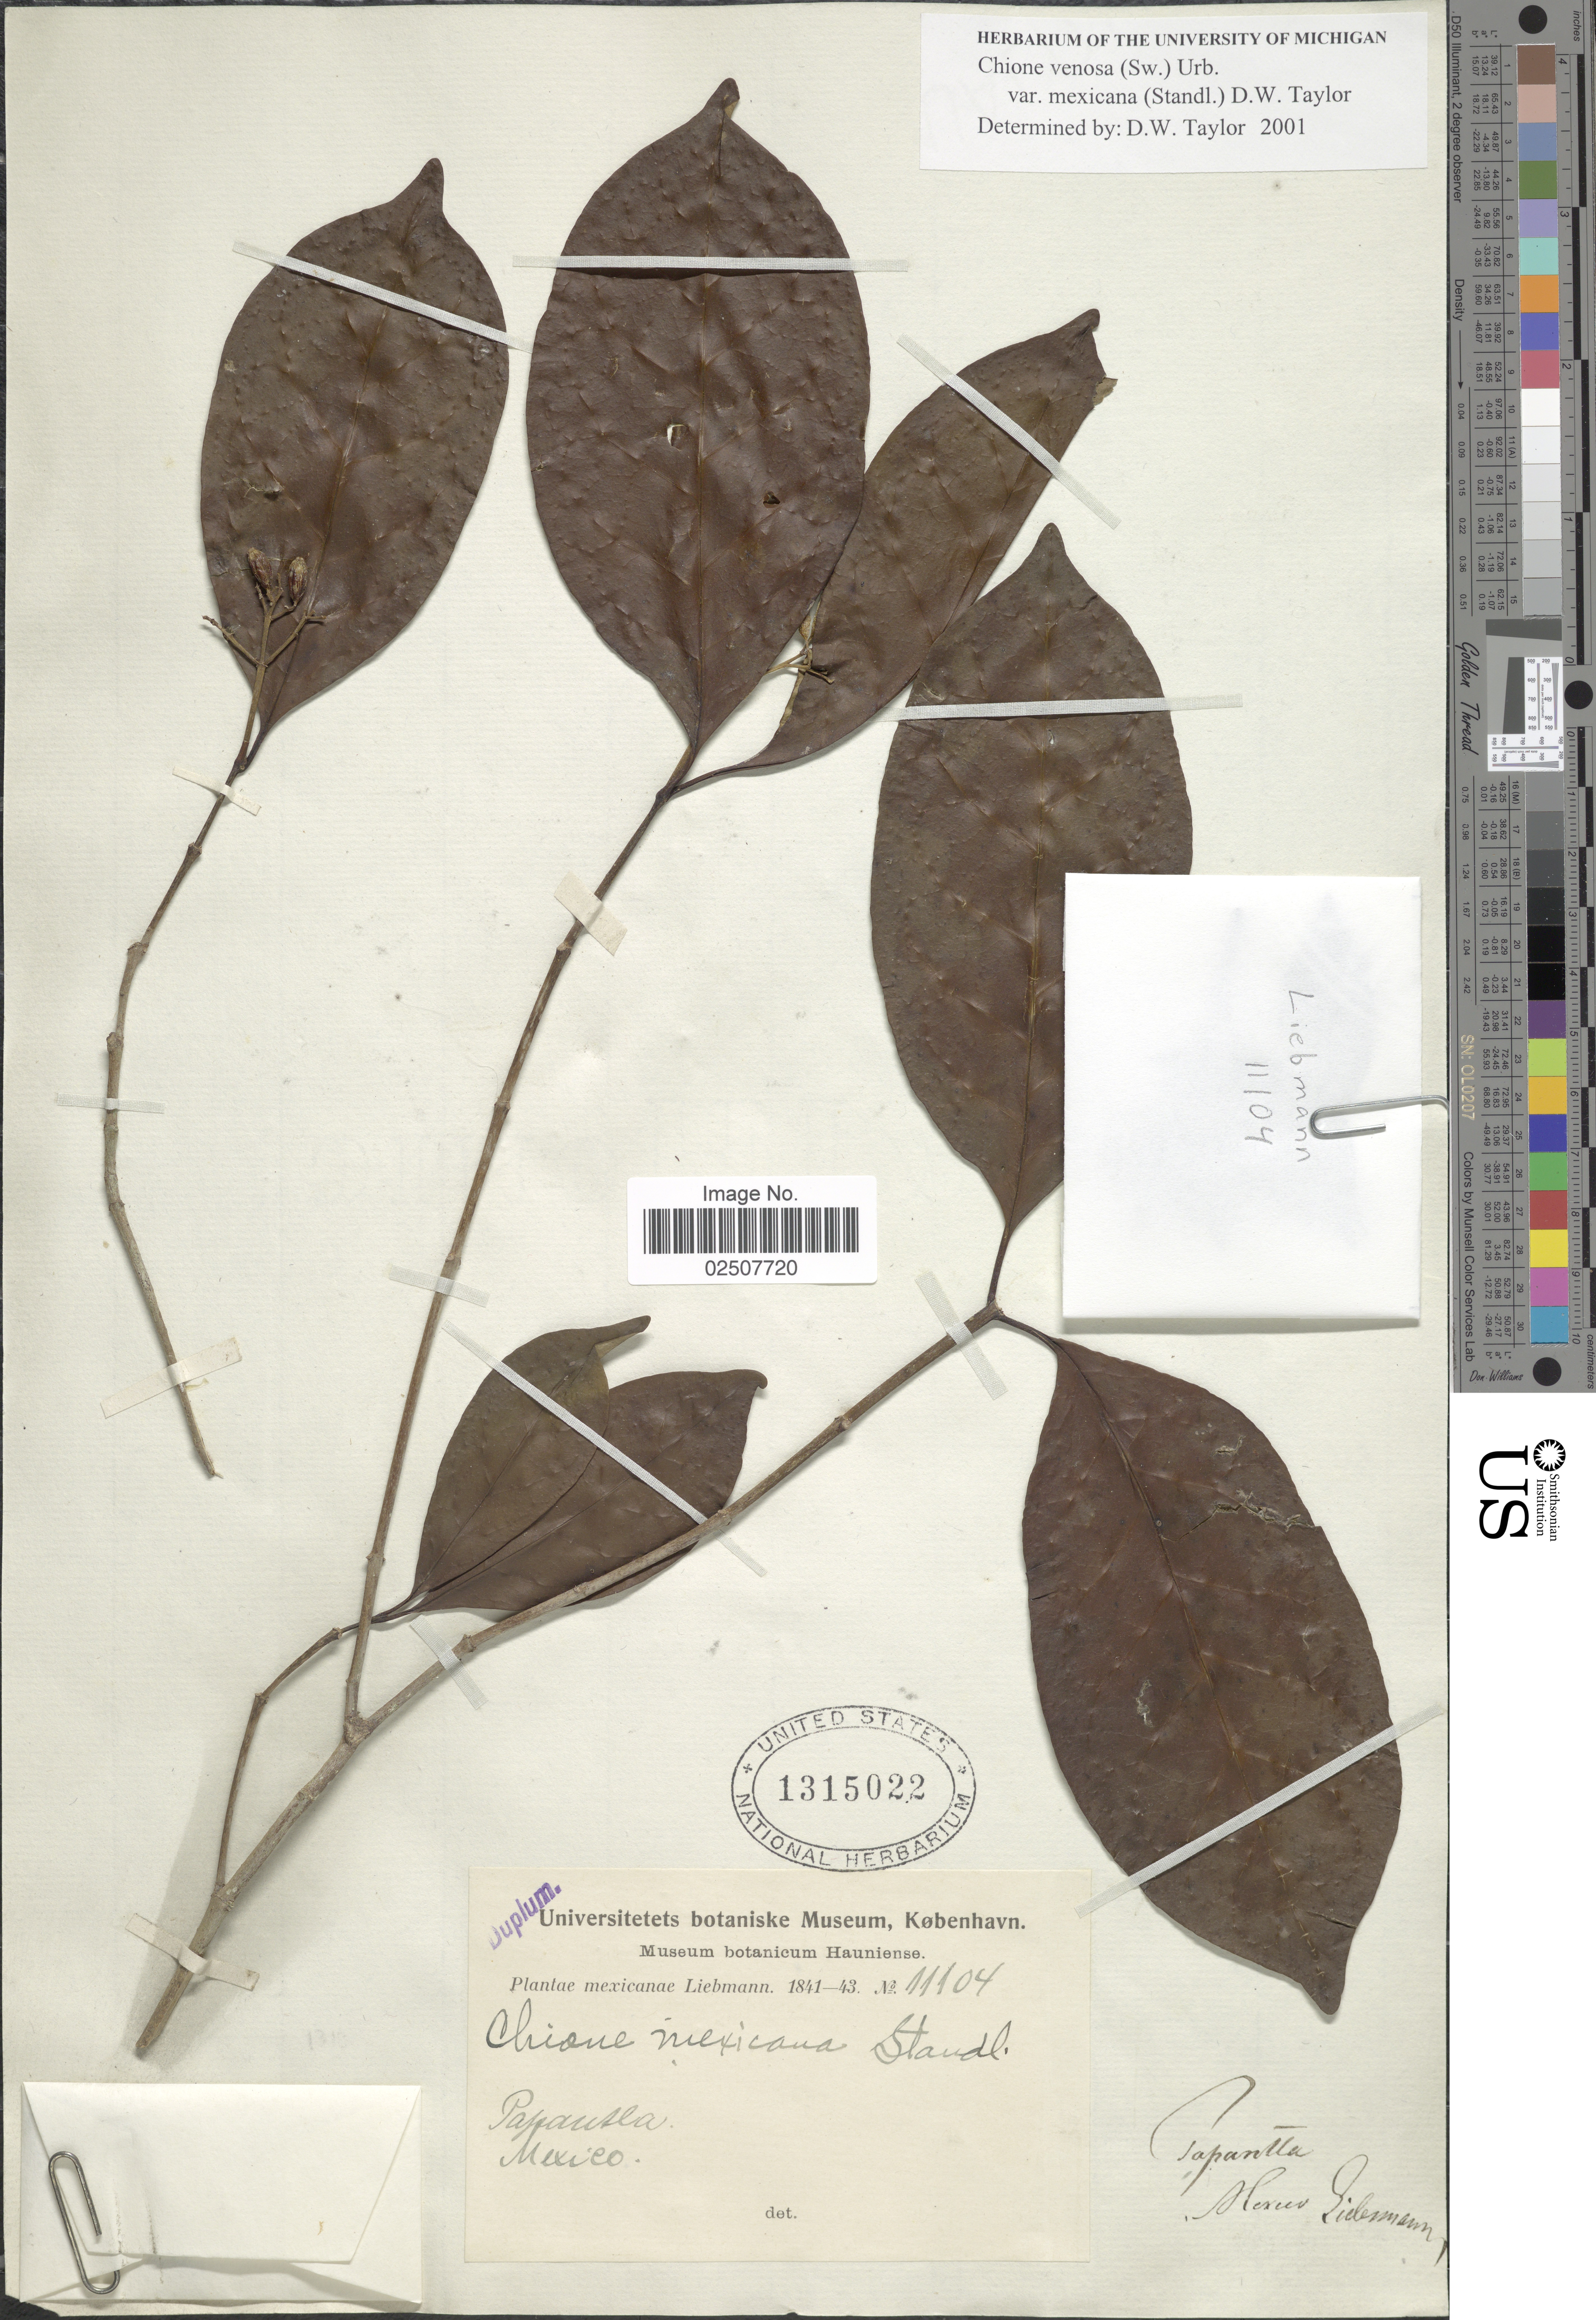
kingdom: Plantae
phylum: Tracheophyta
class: Magnoliopsida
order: Gentianales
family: Rubiaceae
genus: Chione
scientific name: Chione venosa var. mexicana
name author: (Sw.) Urb.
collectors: Liebmann, --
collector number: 11104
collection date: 1841/1843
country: Mexico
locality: Pajautla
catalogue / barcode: US 1315022